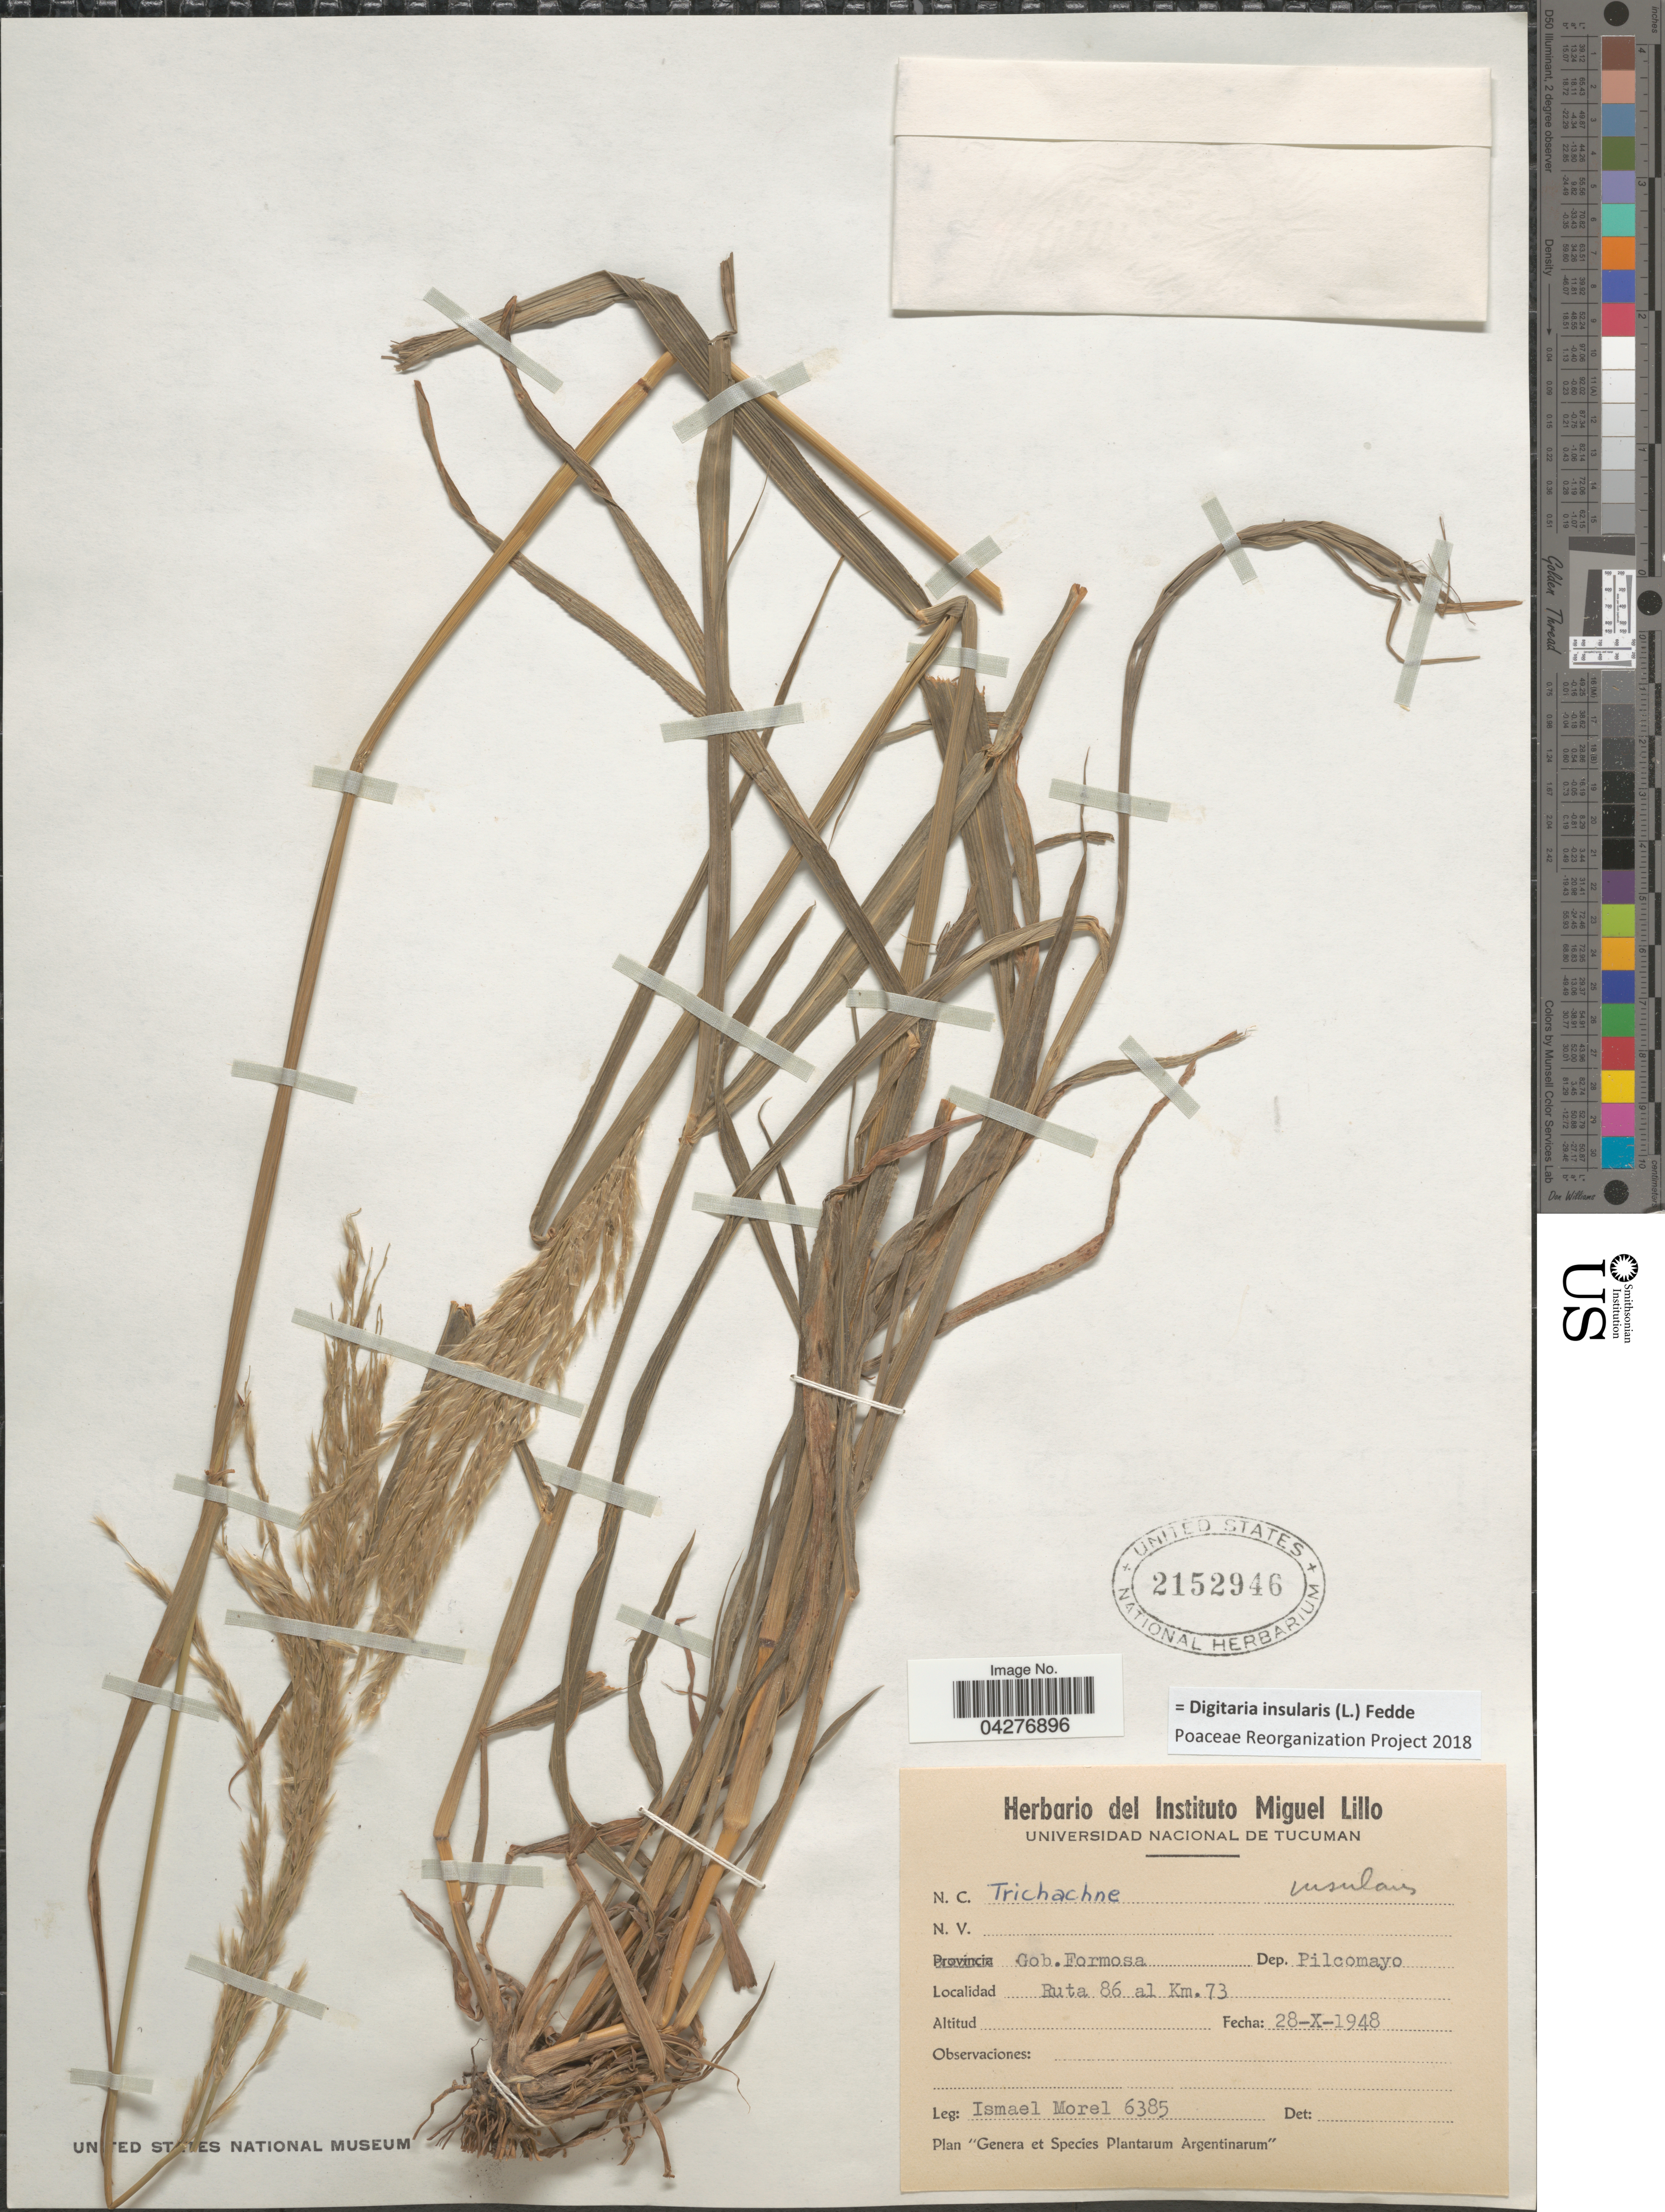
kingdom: Plantae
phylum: Tracheophyta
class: Liliopsida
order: Poales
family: Poaceae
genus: Digitaria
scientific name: Digitaria insularis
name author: (L.) Fedde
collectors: I. Morel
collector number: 6385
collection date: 1948-10-28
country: Argentina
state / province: Formosa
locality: Gob. Formosa. Dep. Pilcomayo. Ruta 86 al Km. 73.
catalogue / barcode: US 2152946